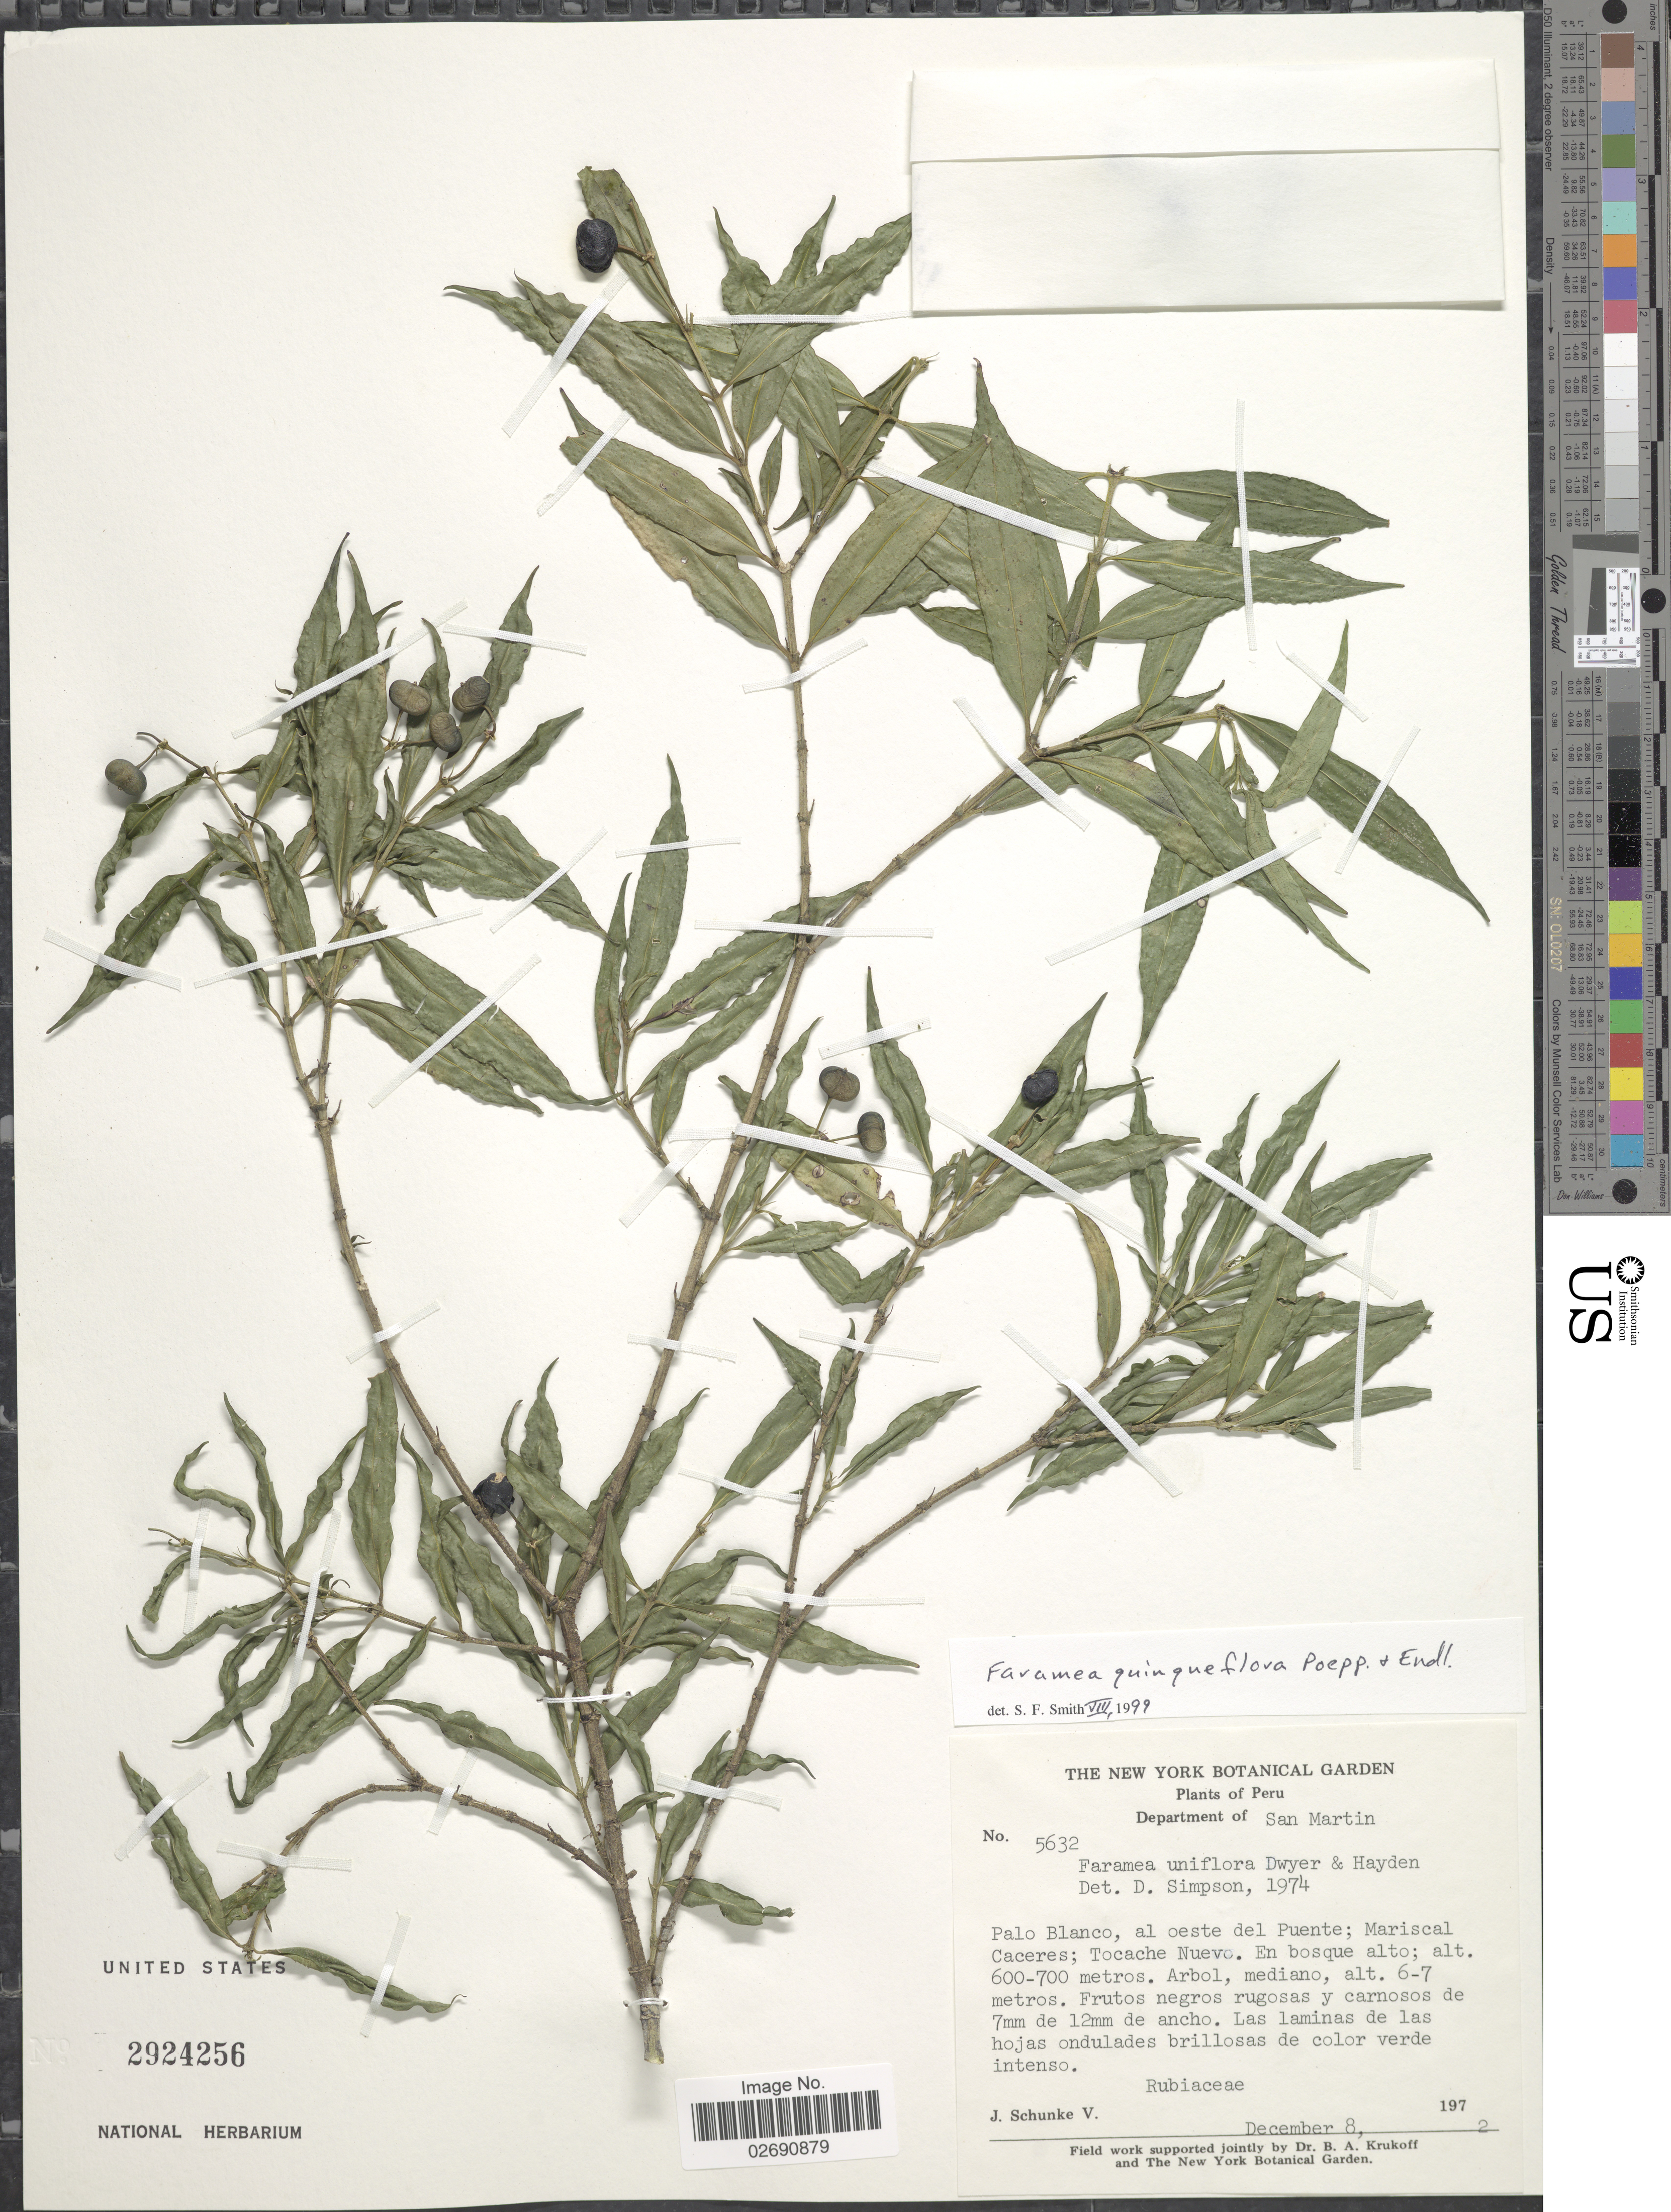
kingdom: Plantae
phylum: Tracheophyta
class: Magnoliopsida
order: Gentianales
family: Rubiaceae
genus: Faramea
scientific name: Faramea quinqueflora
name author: Poepp. & Endl.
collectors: J. Schunke Vigo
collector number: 5632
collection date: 1972-12-08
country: Peru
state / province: San Martín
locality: Palo Blanco, al oeste del Puente; Mariscal Caceres; Tocache Nuevo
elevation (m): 600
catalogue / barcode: US 2924256